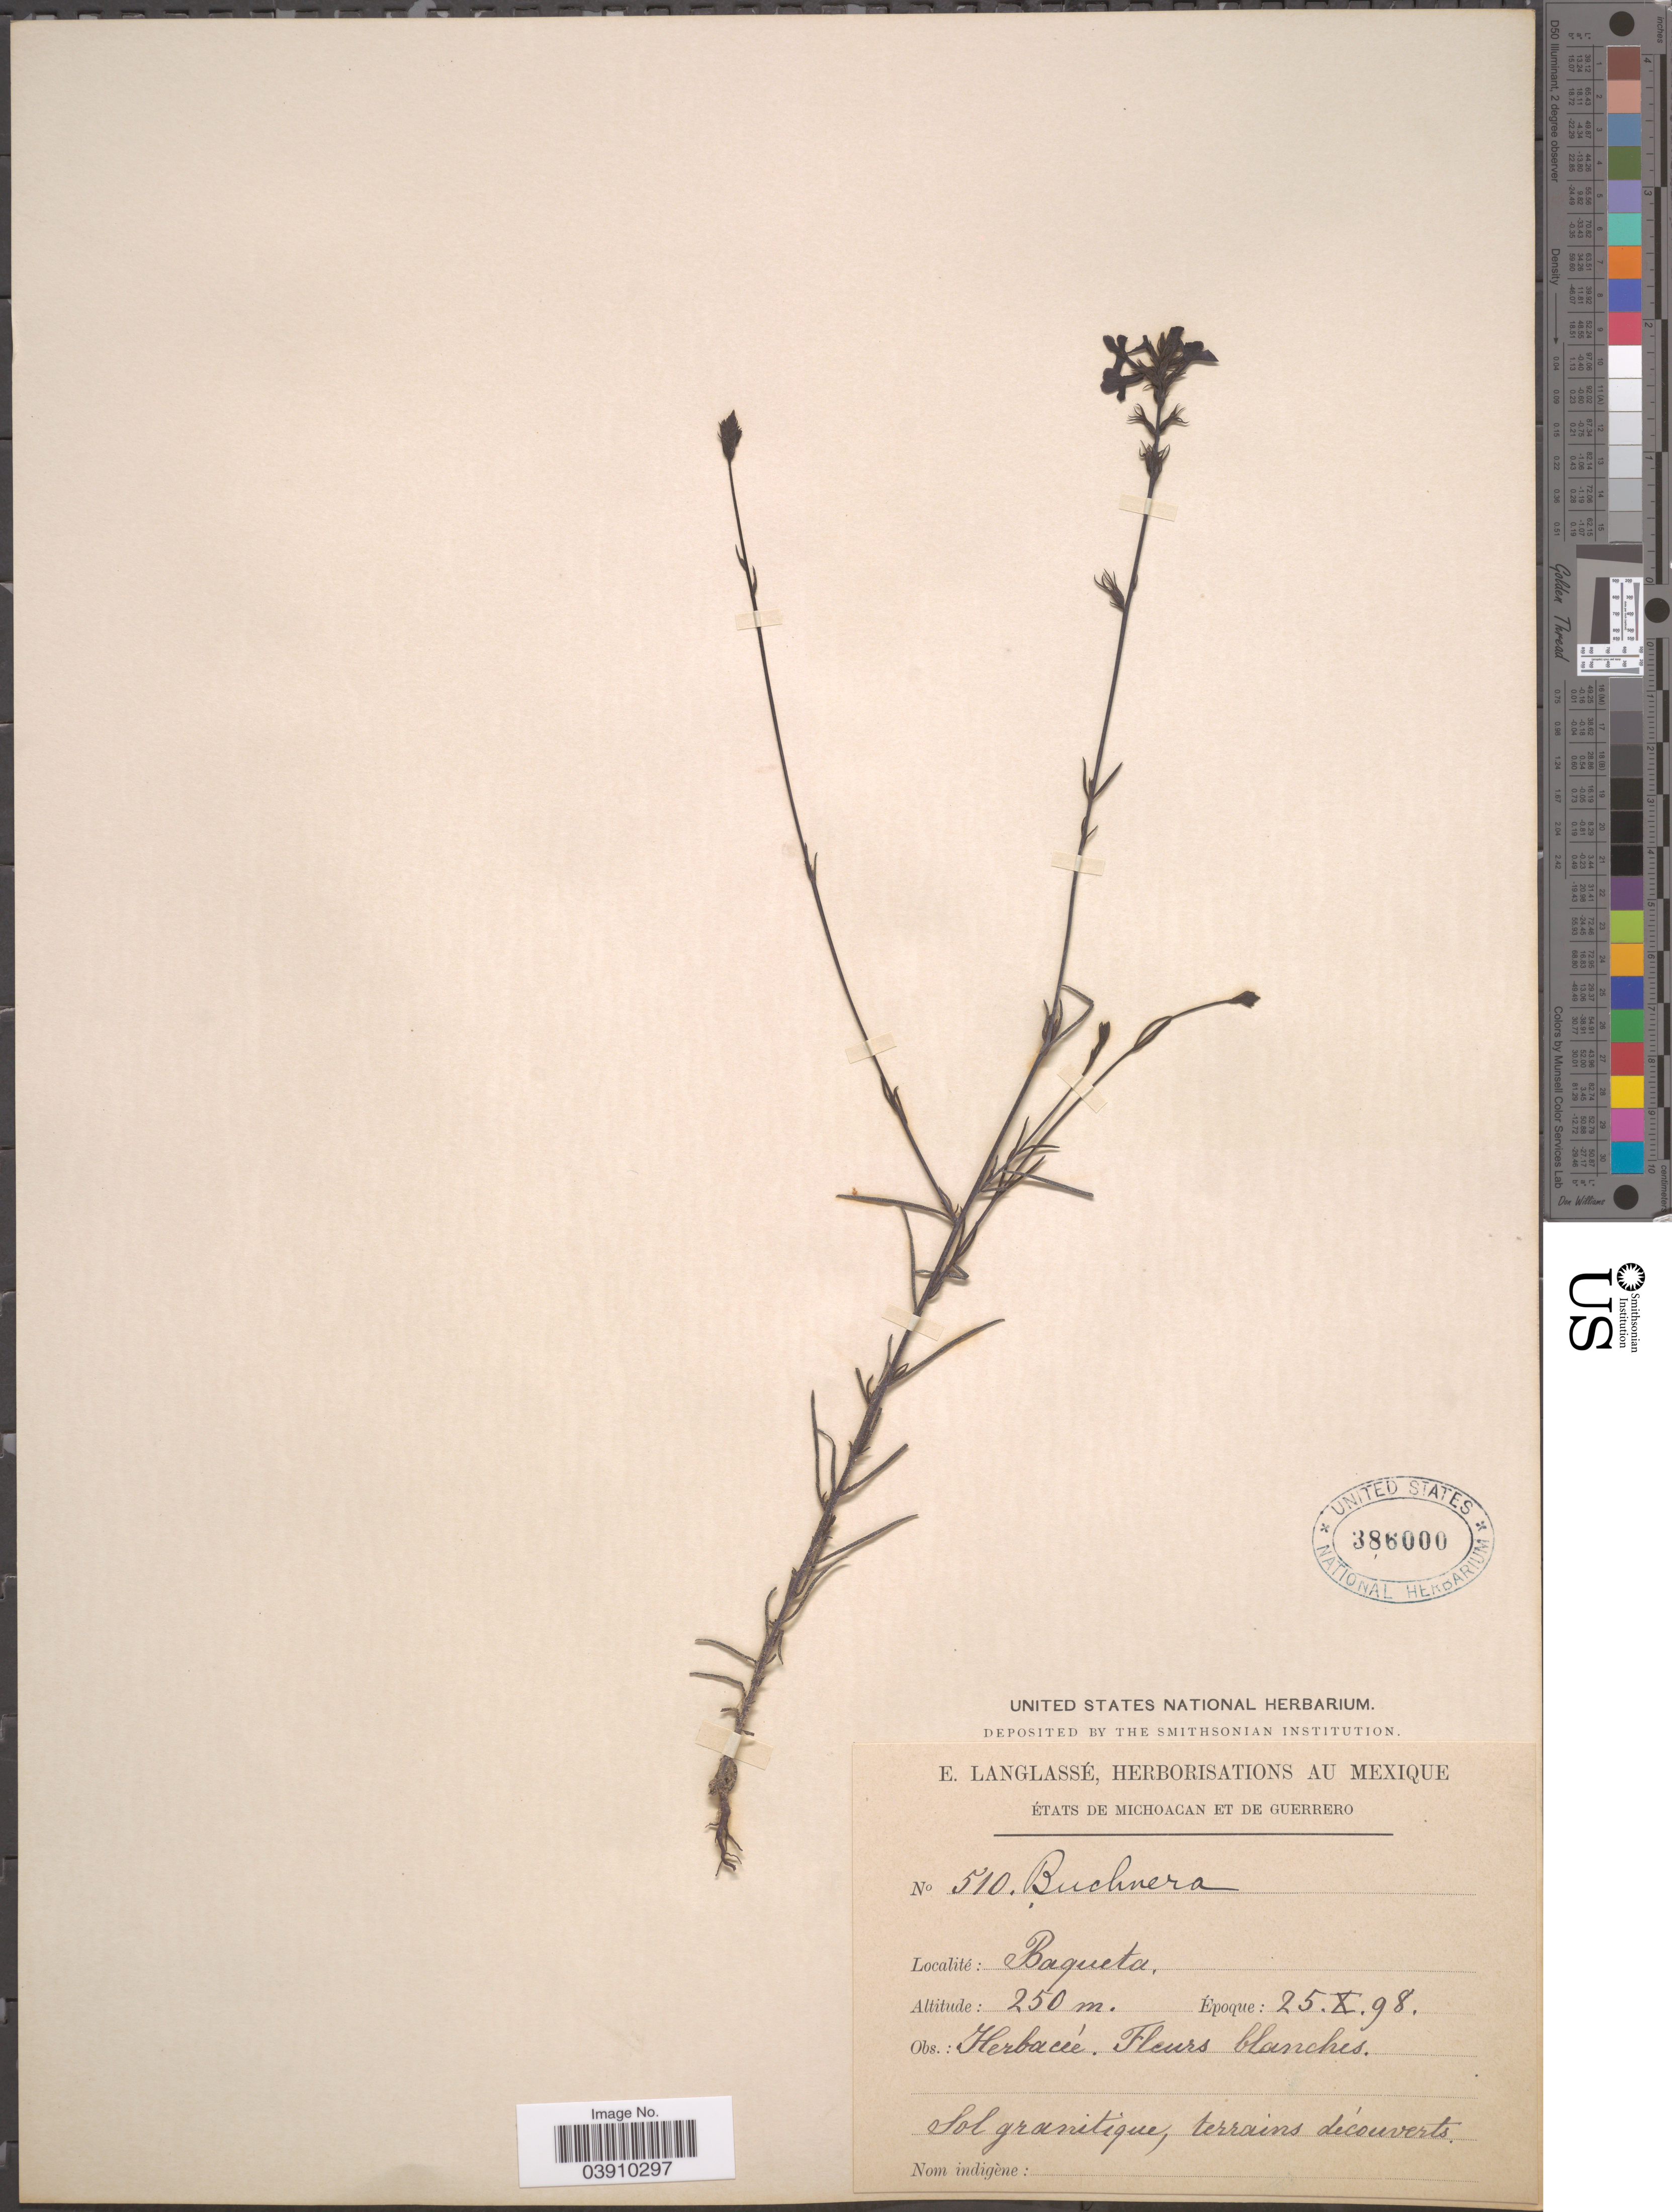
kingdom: Plantae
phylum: Tracheophyta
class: Magnoliopsida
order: Lamiales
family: Orobanchaceae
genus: Buchnera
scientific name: Buchnera pusilla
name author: Kunth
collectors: E. Langlassé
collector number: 510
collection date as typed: Transcribed d/m/y: 25/10/98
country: Mexico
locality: États de Michoacan et de Guerrero. Baqueta.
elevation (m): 250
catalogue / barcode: US 386000